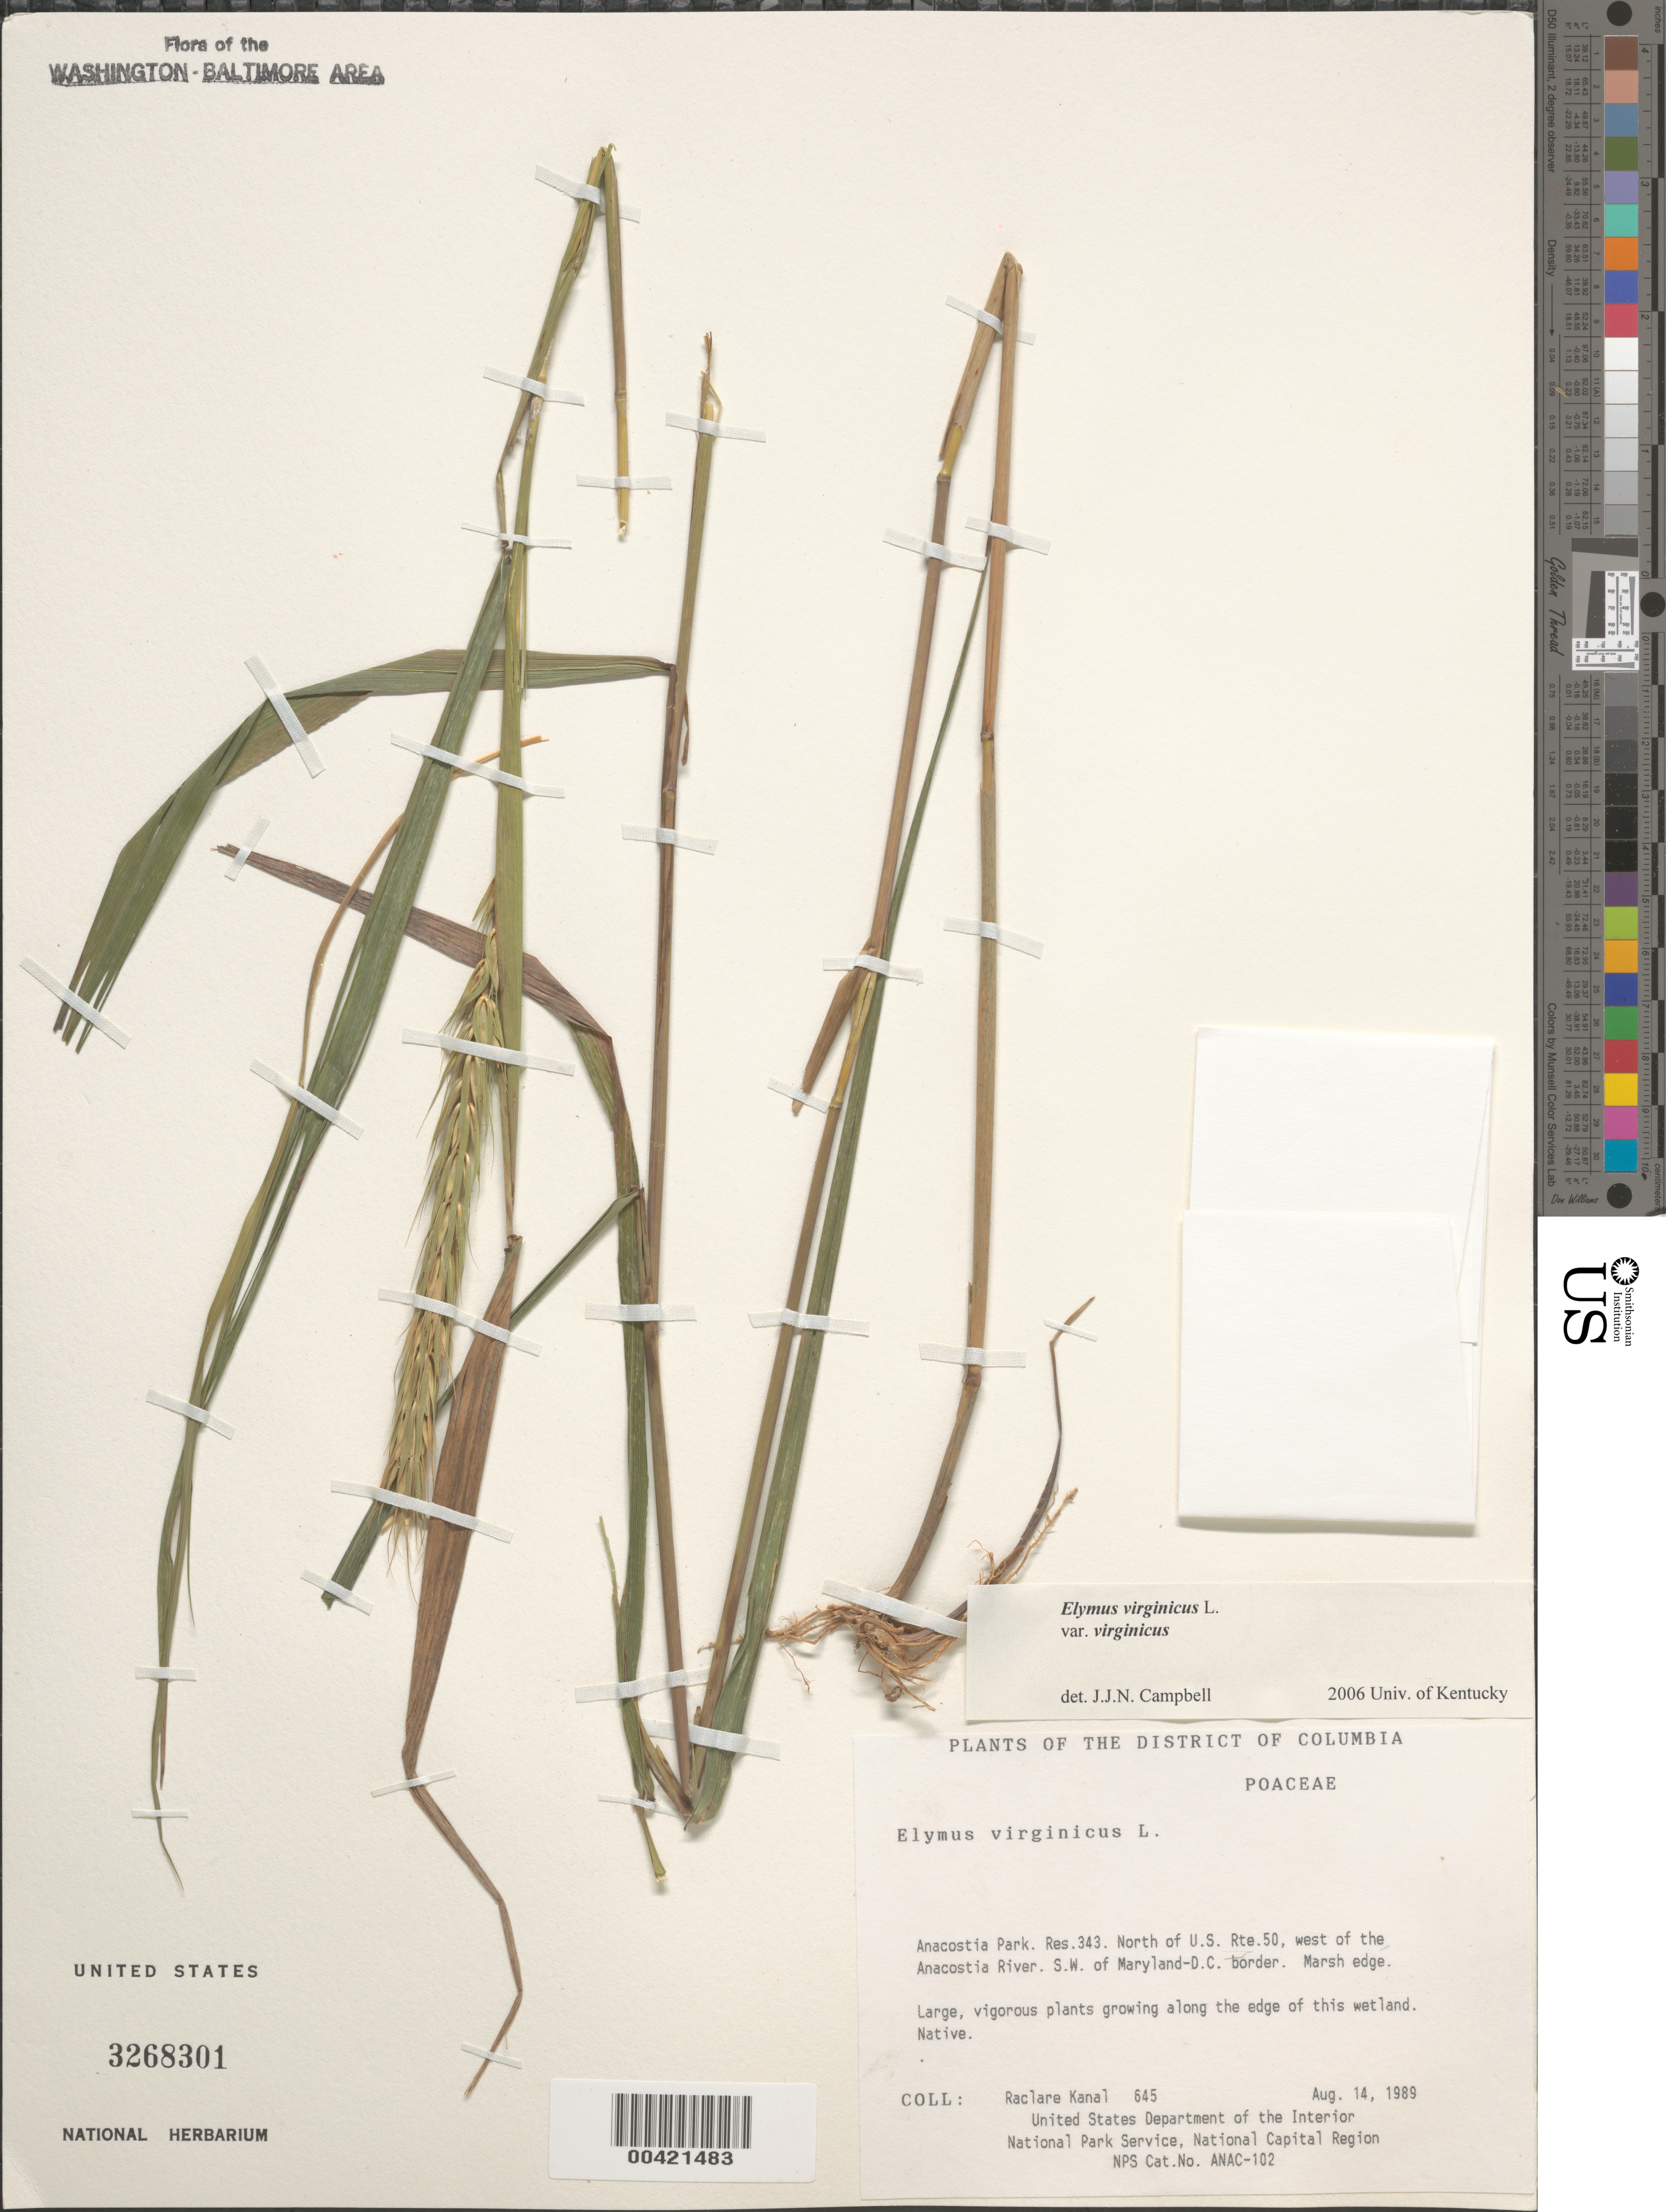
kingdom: Plantae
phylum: Tracheophyta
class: Liliopsida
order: Poales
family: Poaceae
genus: Elymus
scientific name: Elymus virginicus var. virginicus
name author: L.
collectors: R. Kanal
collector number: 645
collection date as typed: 14 Aug 1989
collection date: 1989-08-14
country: United States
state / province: District of Columbia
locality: Anacostia Park, Res 343, N of US Rte 50, W of Anacostis River, SW of MD-DC border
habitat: Marsh edge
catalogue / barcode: US 3268301